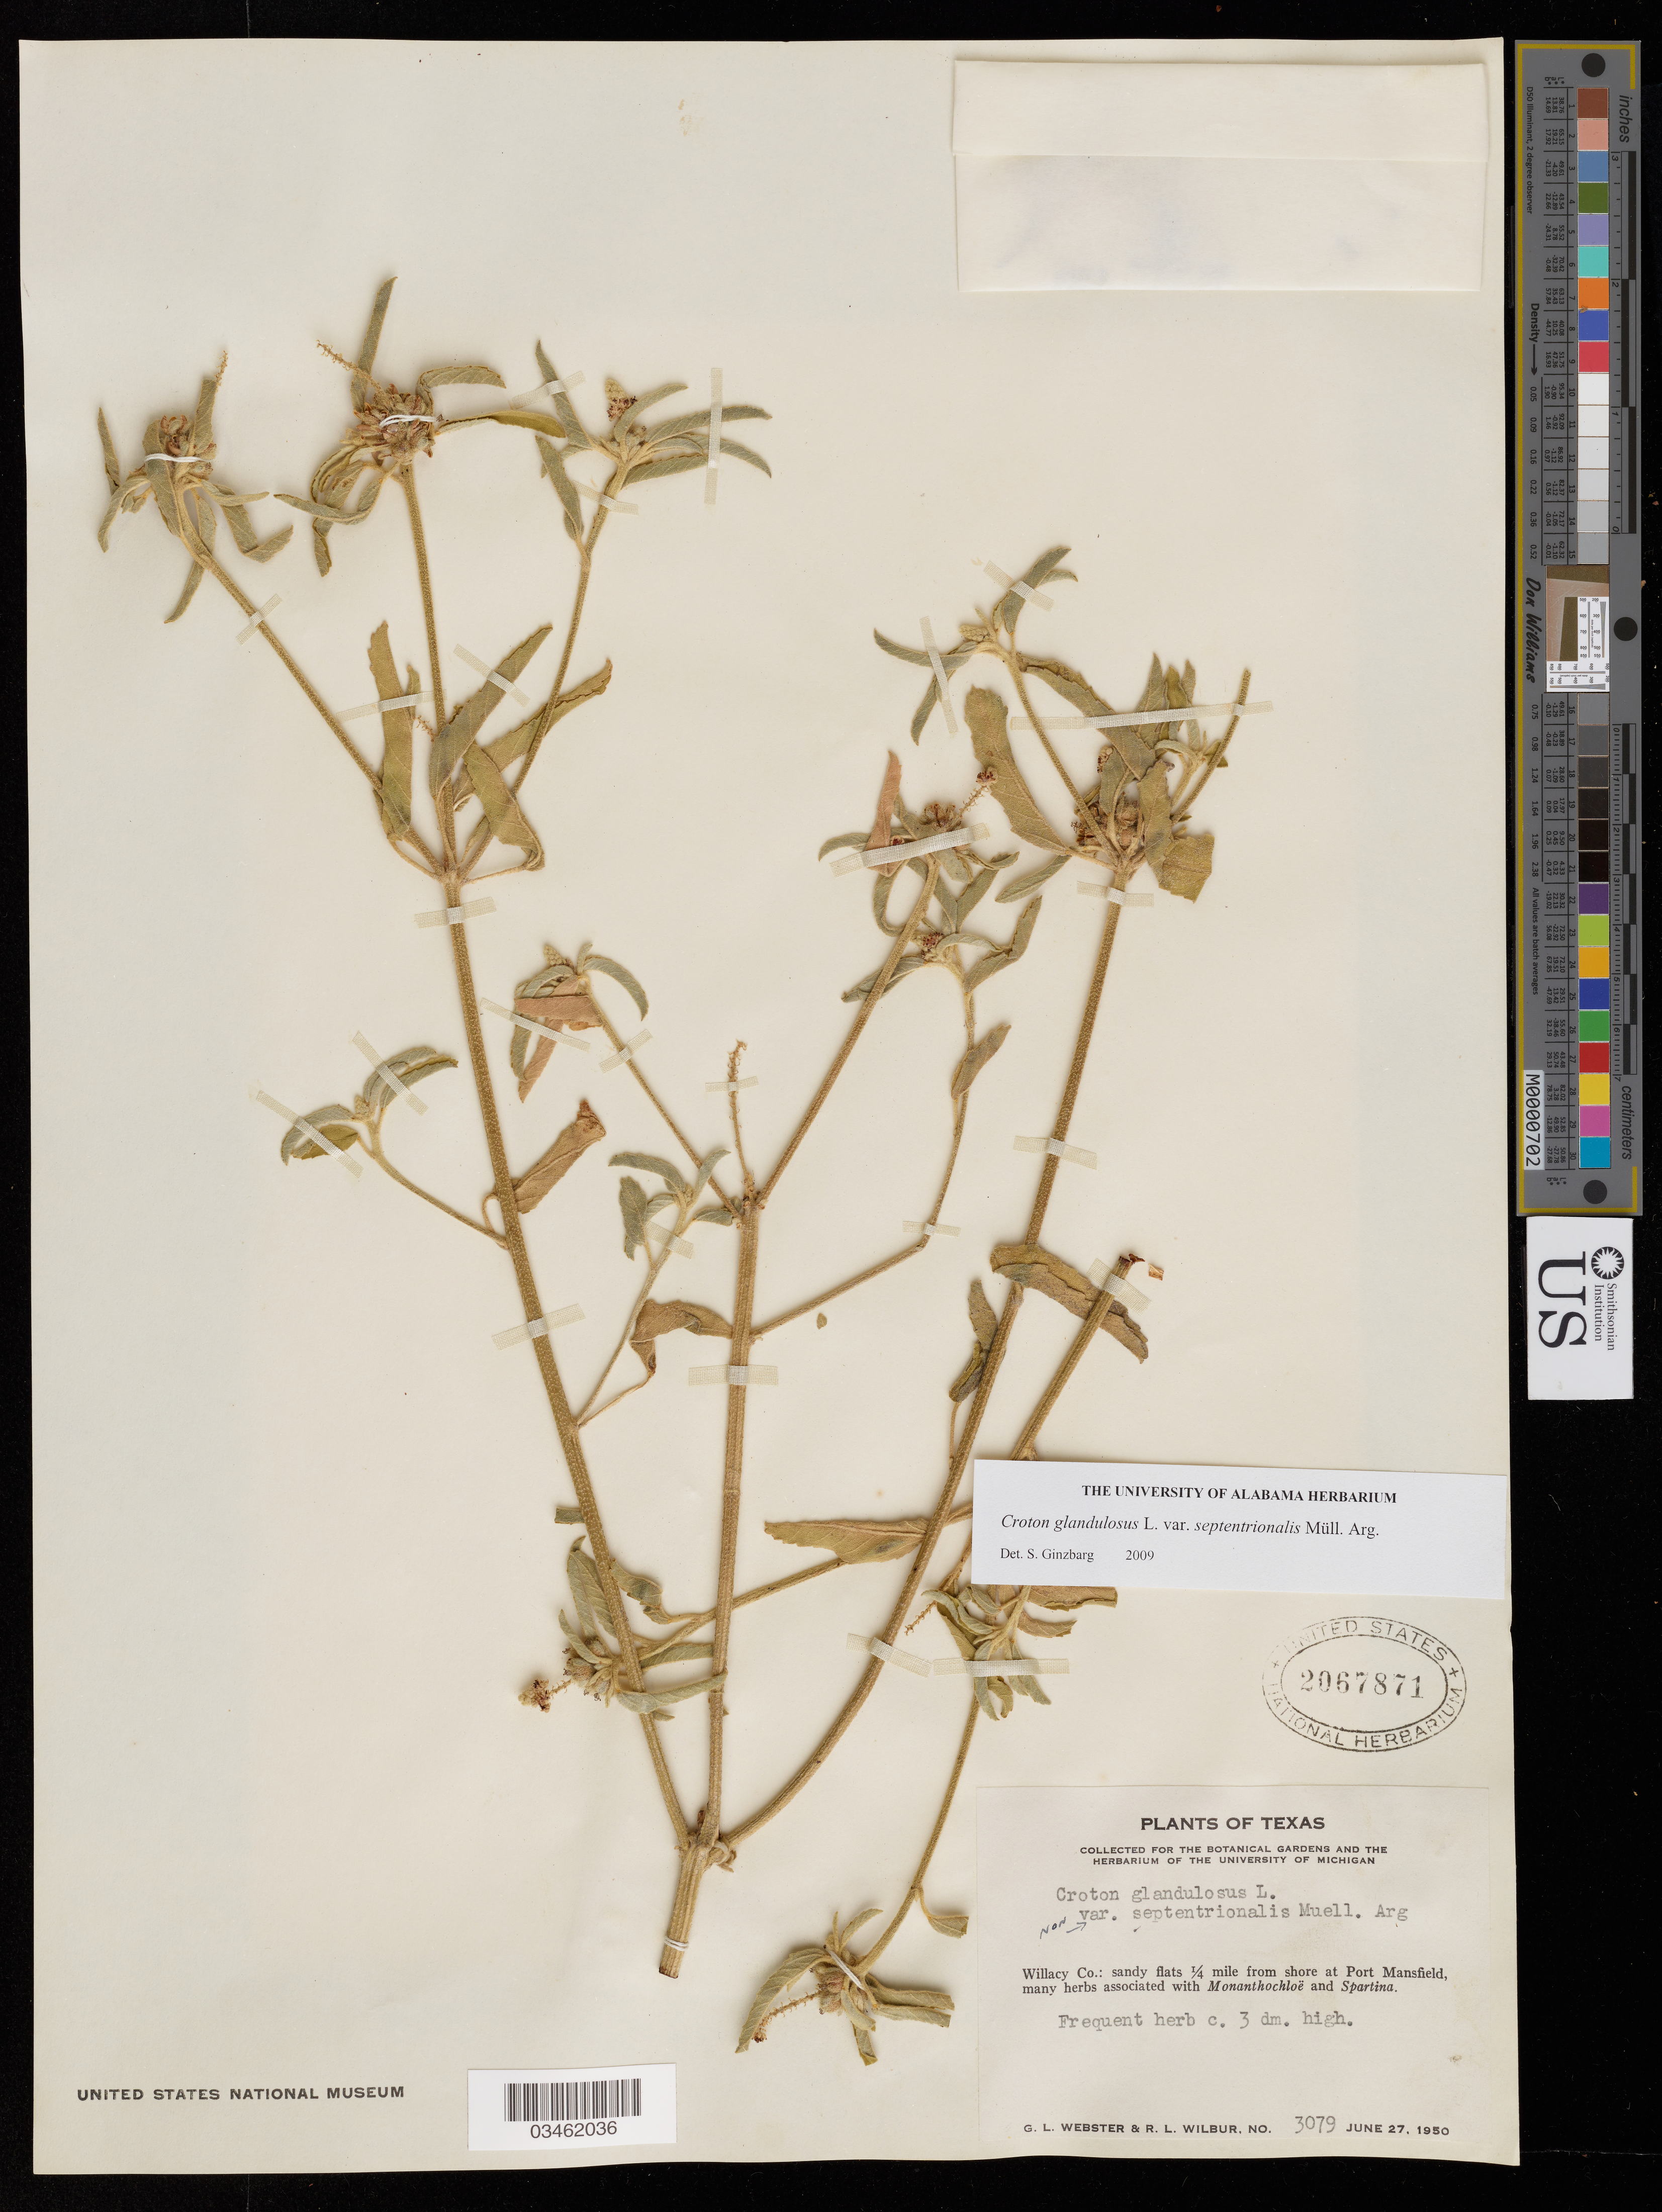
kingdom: Plantae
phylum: Tracheophyta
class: Magnoliopsida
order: Malpighiales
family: Euphorbiaceae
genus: Croton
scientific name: Croton glandulosus var. septentrionalis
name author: Müll. Arg.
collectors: G. L. Webster & R. L. Wilbur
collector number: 3079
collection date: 1950-06-27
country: United States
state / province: Texas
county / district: Willacy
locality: Willacy Co.: sandy flats ¼ mile from shore at Port Mansfield.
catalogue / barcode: US 2067871